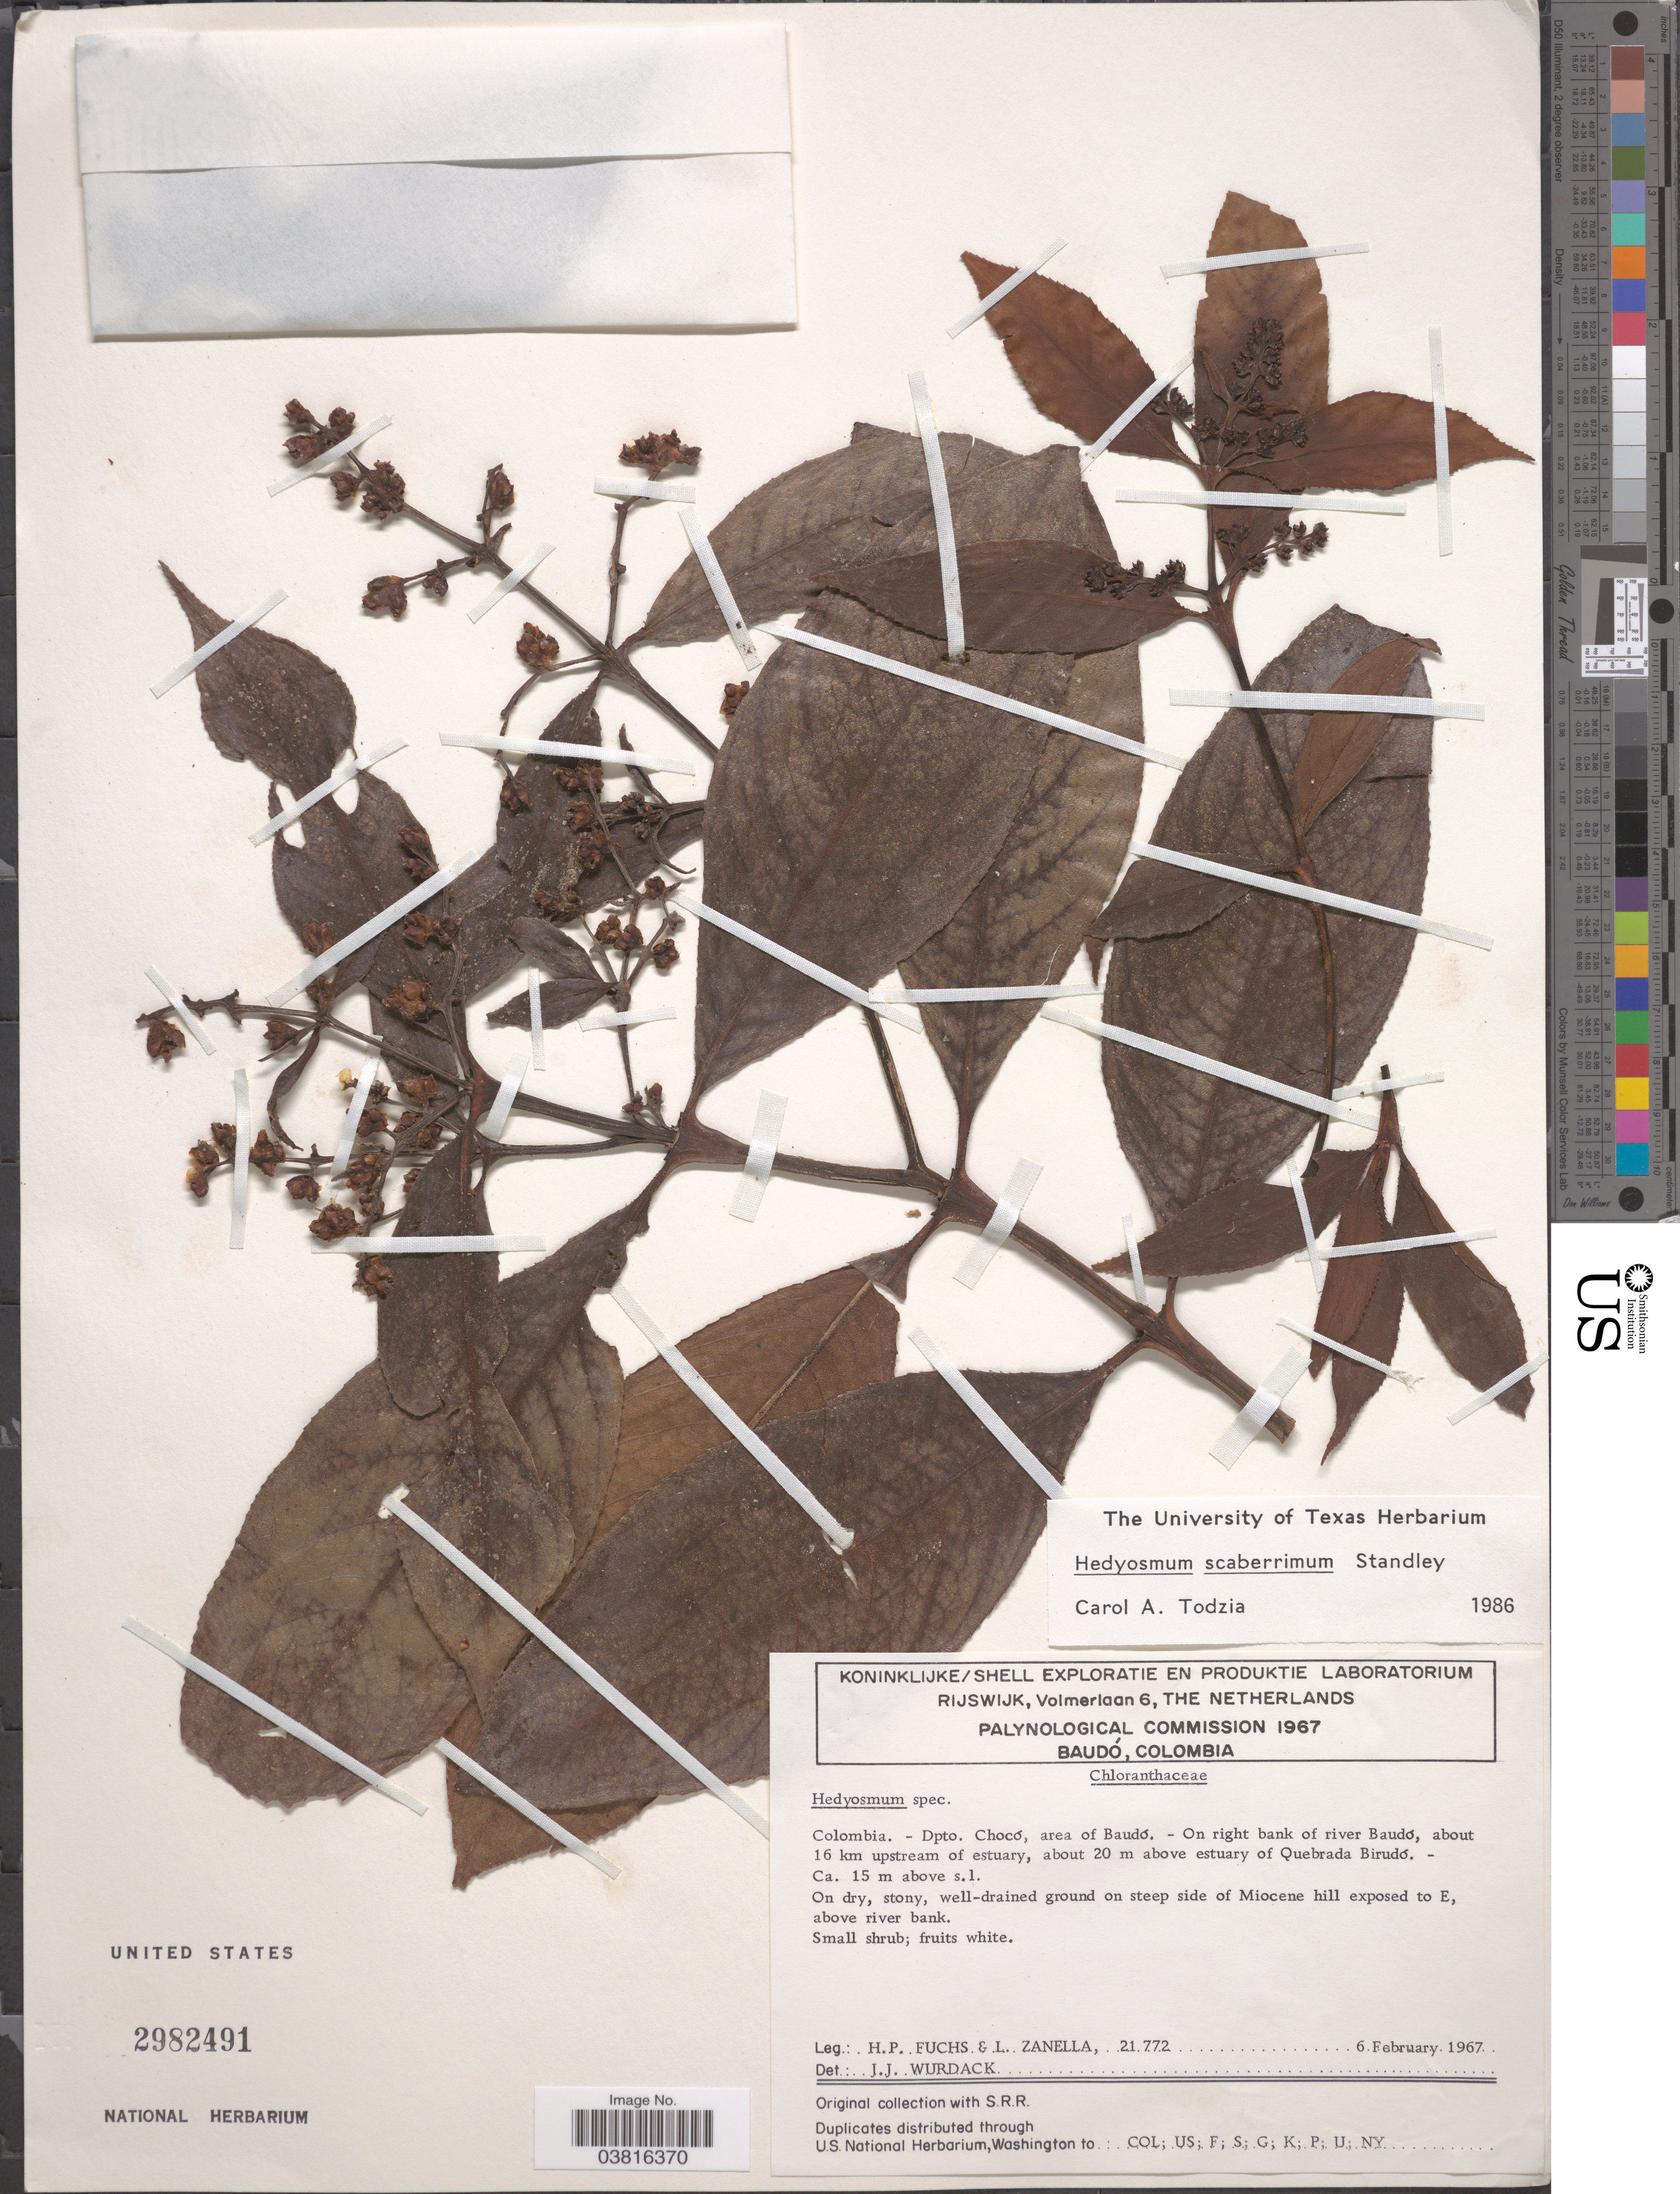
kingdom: Plantae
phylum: Tracheophyta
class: Magnoliopsida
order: Chloranthales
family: Chloranthaceae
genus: Hedyosmum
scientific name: Hedyosmum scaberrimum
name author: Standl.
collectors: H. P. Fuchs & L. Zanella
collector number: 21772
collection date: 1967-02-06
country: Colombia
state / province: Chocó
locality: Dpto. Chocó, area of Baudó. On right bank of river Baudó, about 16 km upstream of estuary, about 20 m above estuary of Quebrada Birudó.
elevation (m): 15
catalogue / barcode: US 2982491